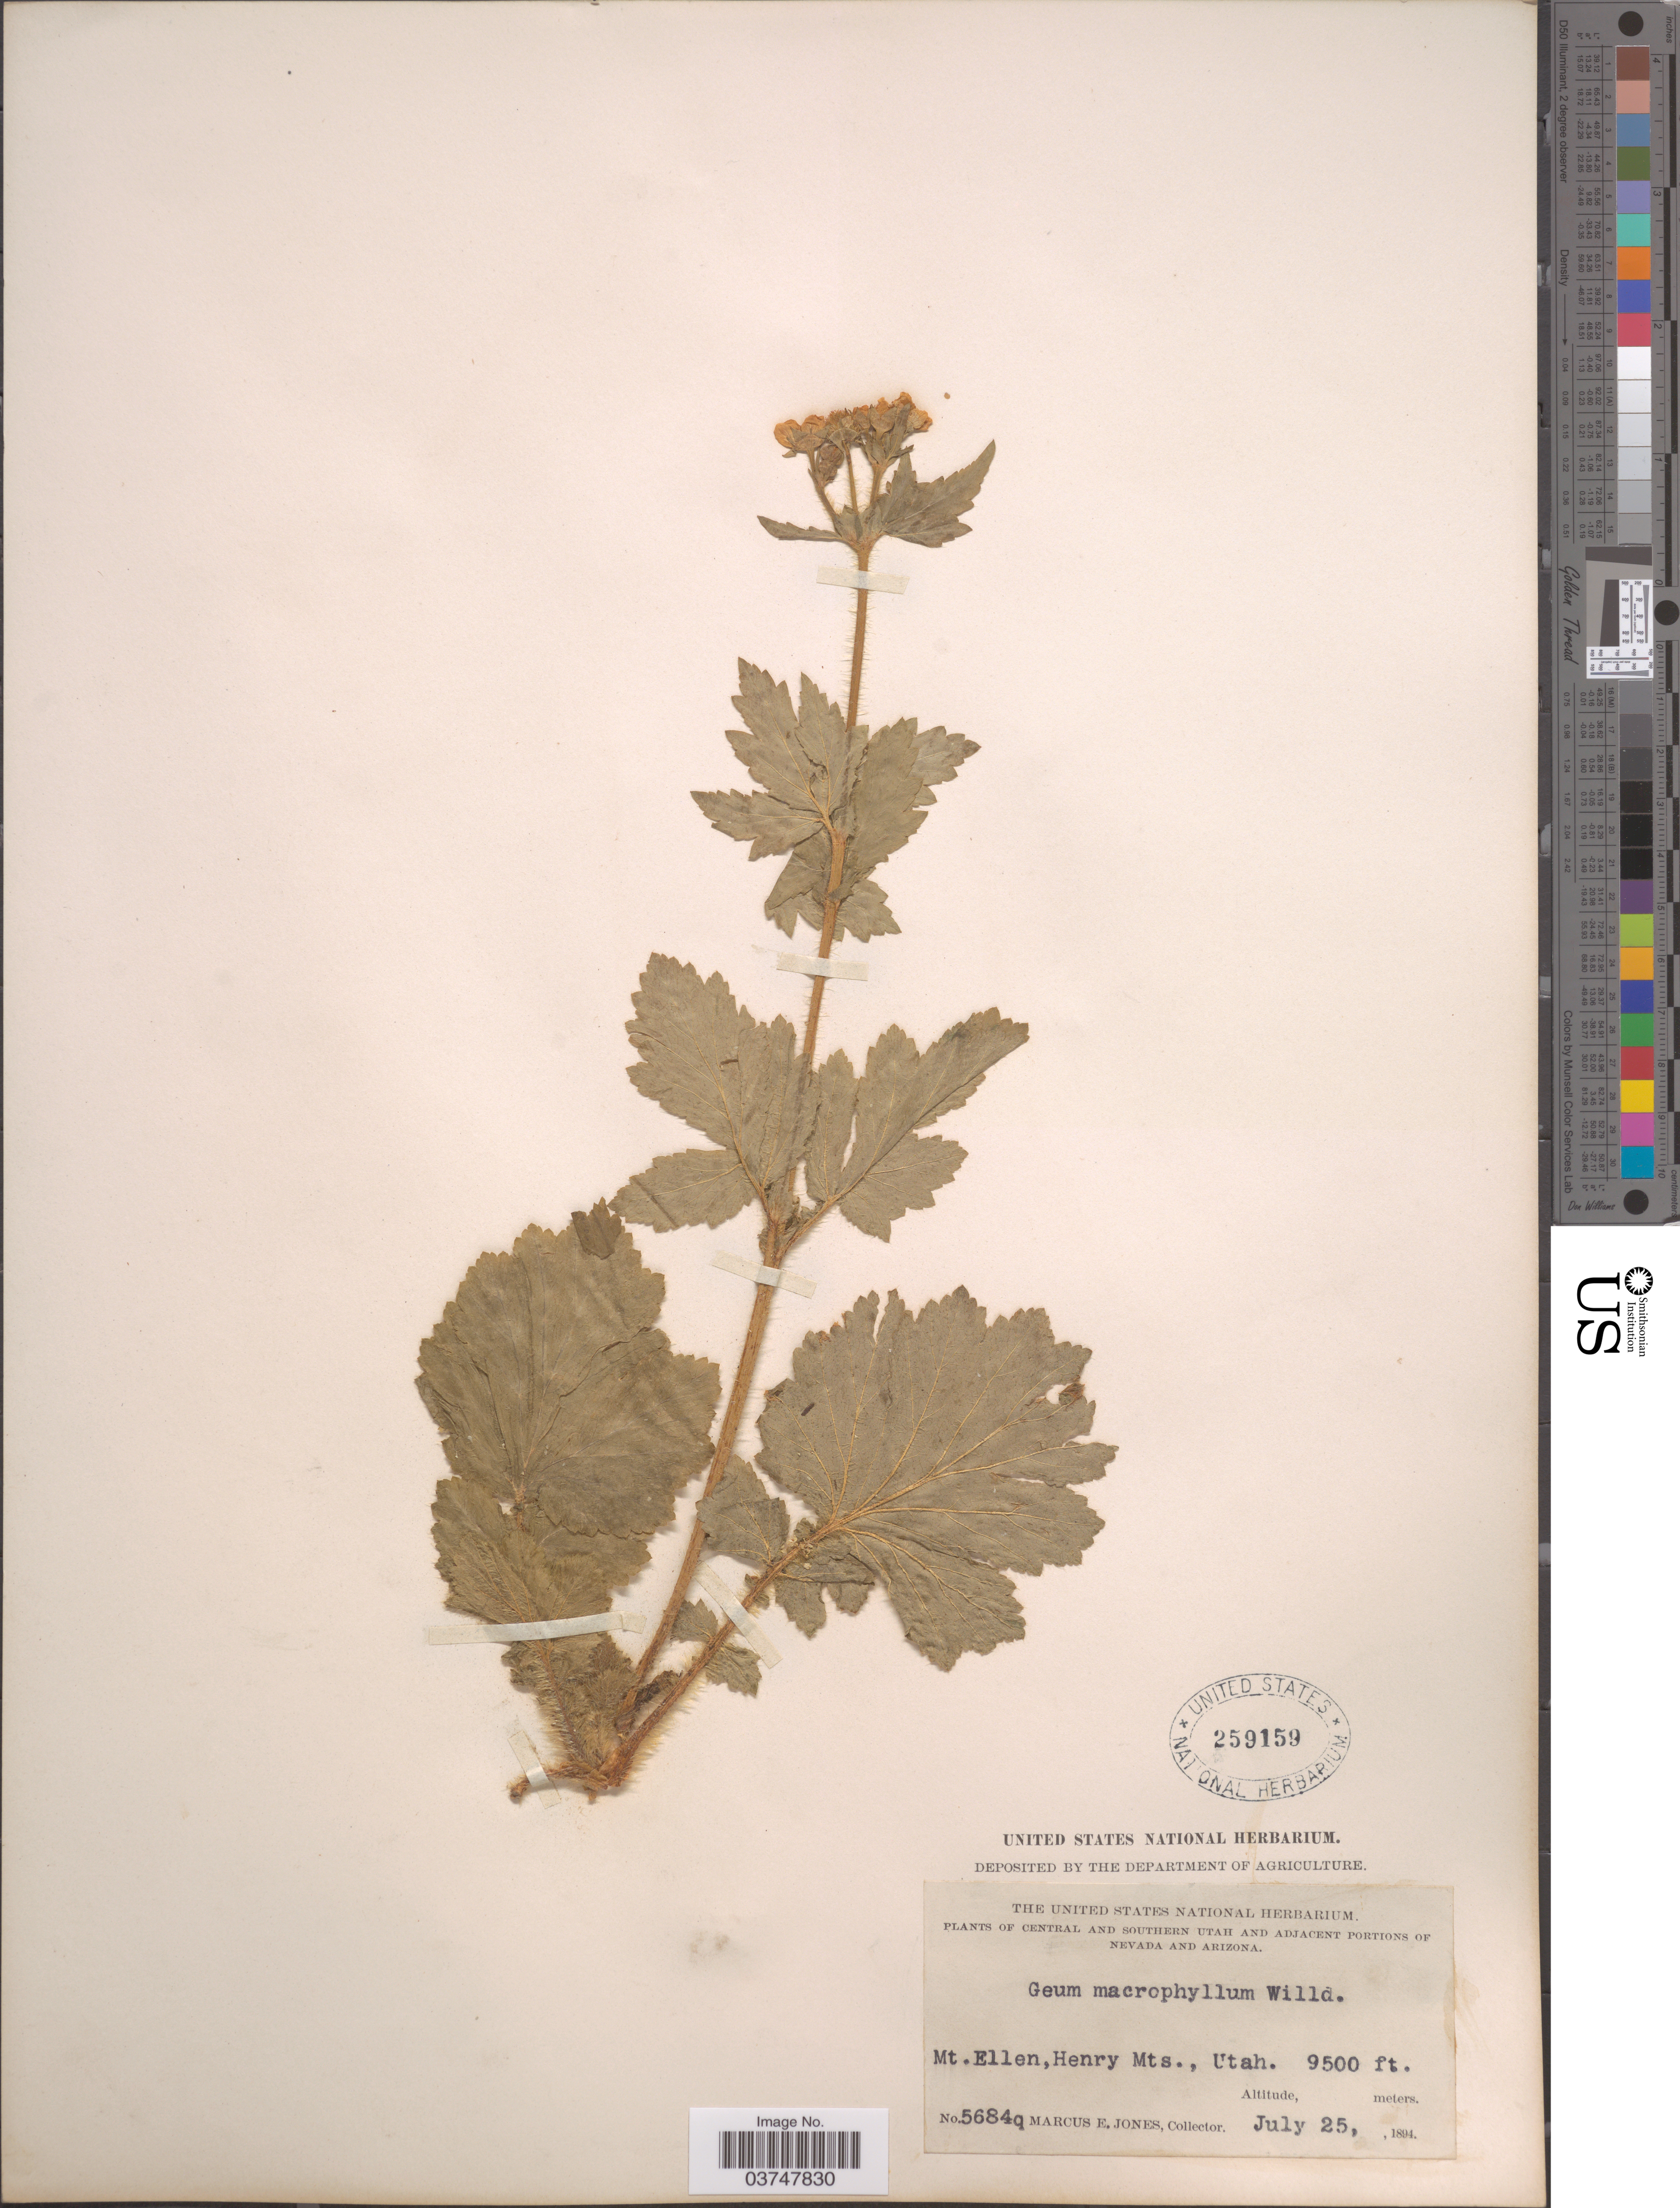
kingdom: Plantae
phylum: Tracheophyta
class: Magnoliopsida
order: Rosales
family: Rosaceae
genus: Geum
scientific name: Geum oregonense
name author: Rydb.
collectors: M. E. Jones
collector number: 5684q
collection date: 1894-07-25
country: United States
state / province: Utah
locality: Central and Southern Utah. Mt. Ellen, Henry Mts.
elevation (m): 2896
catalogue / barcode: US 259159